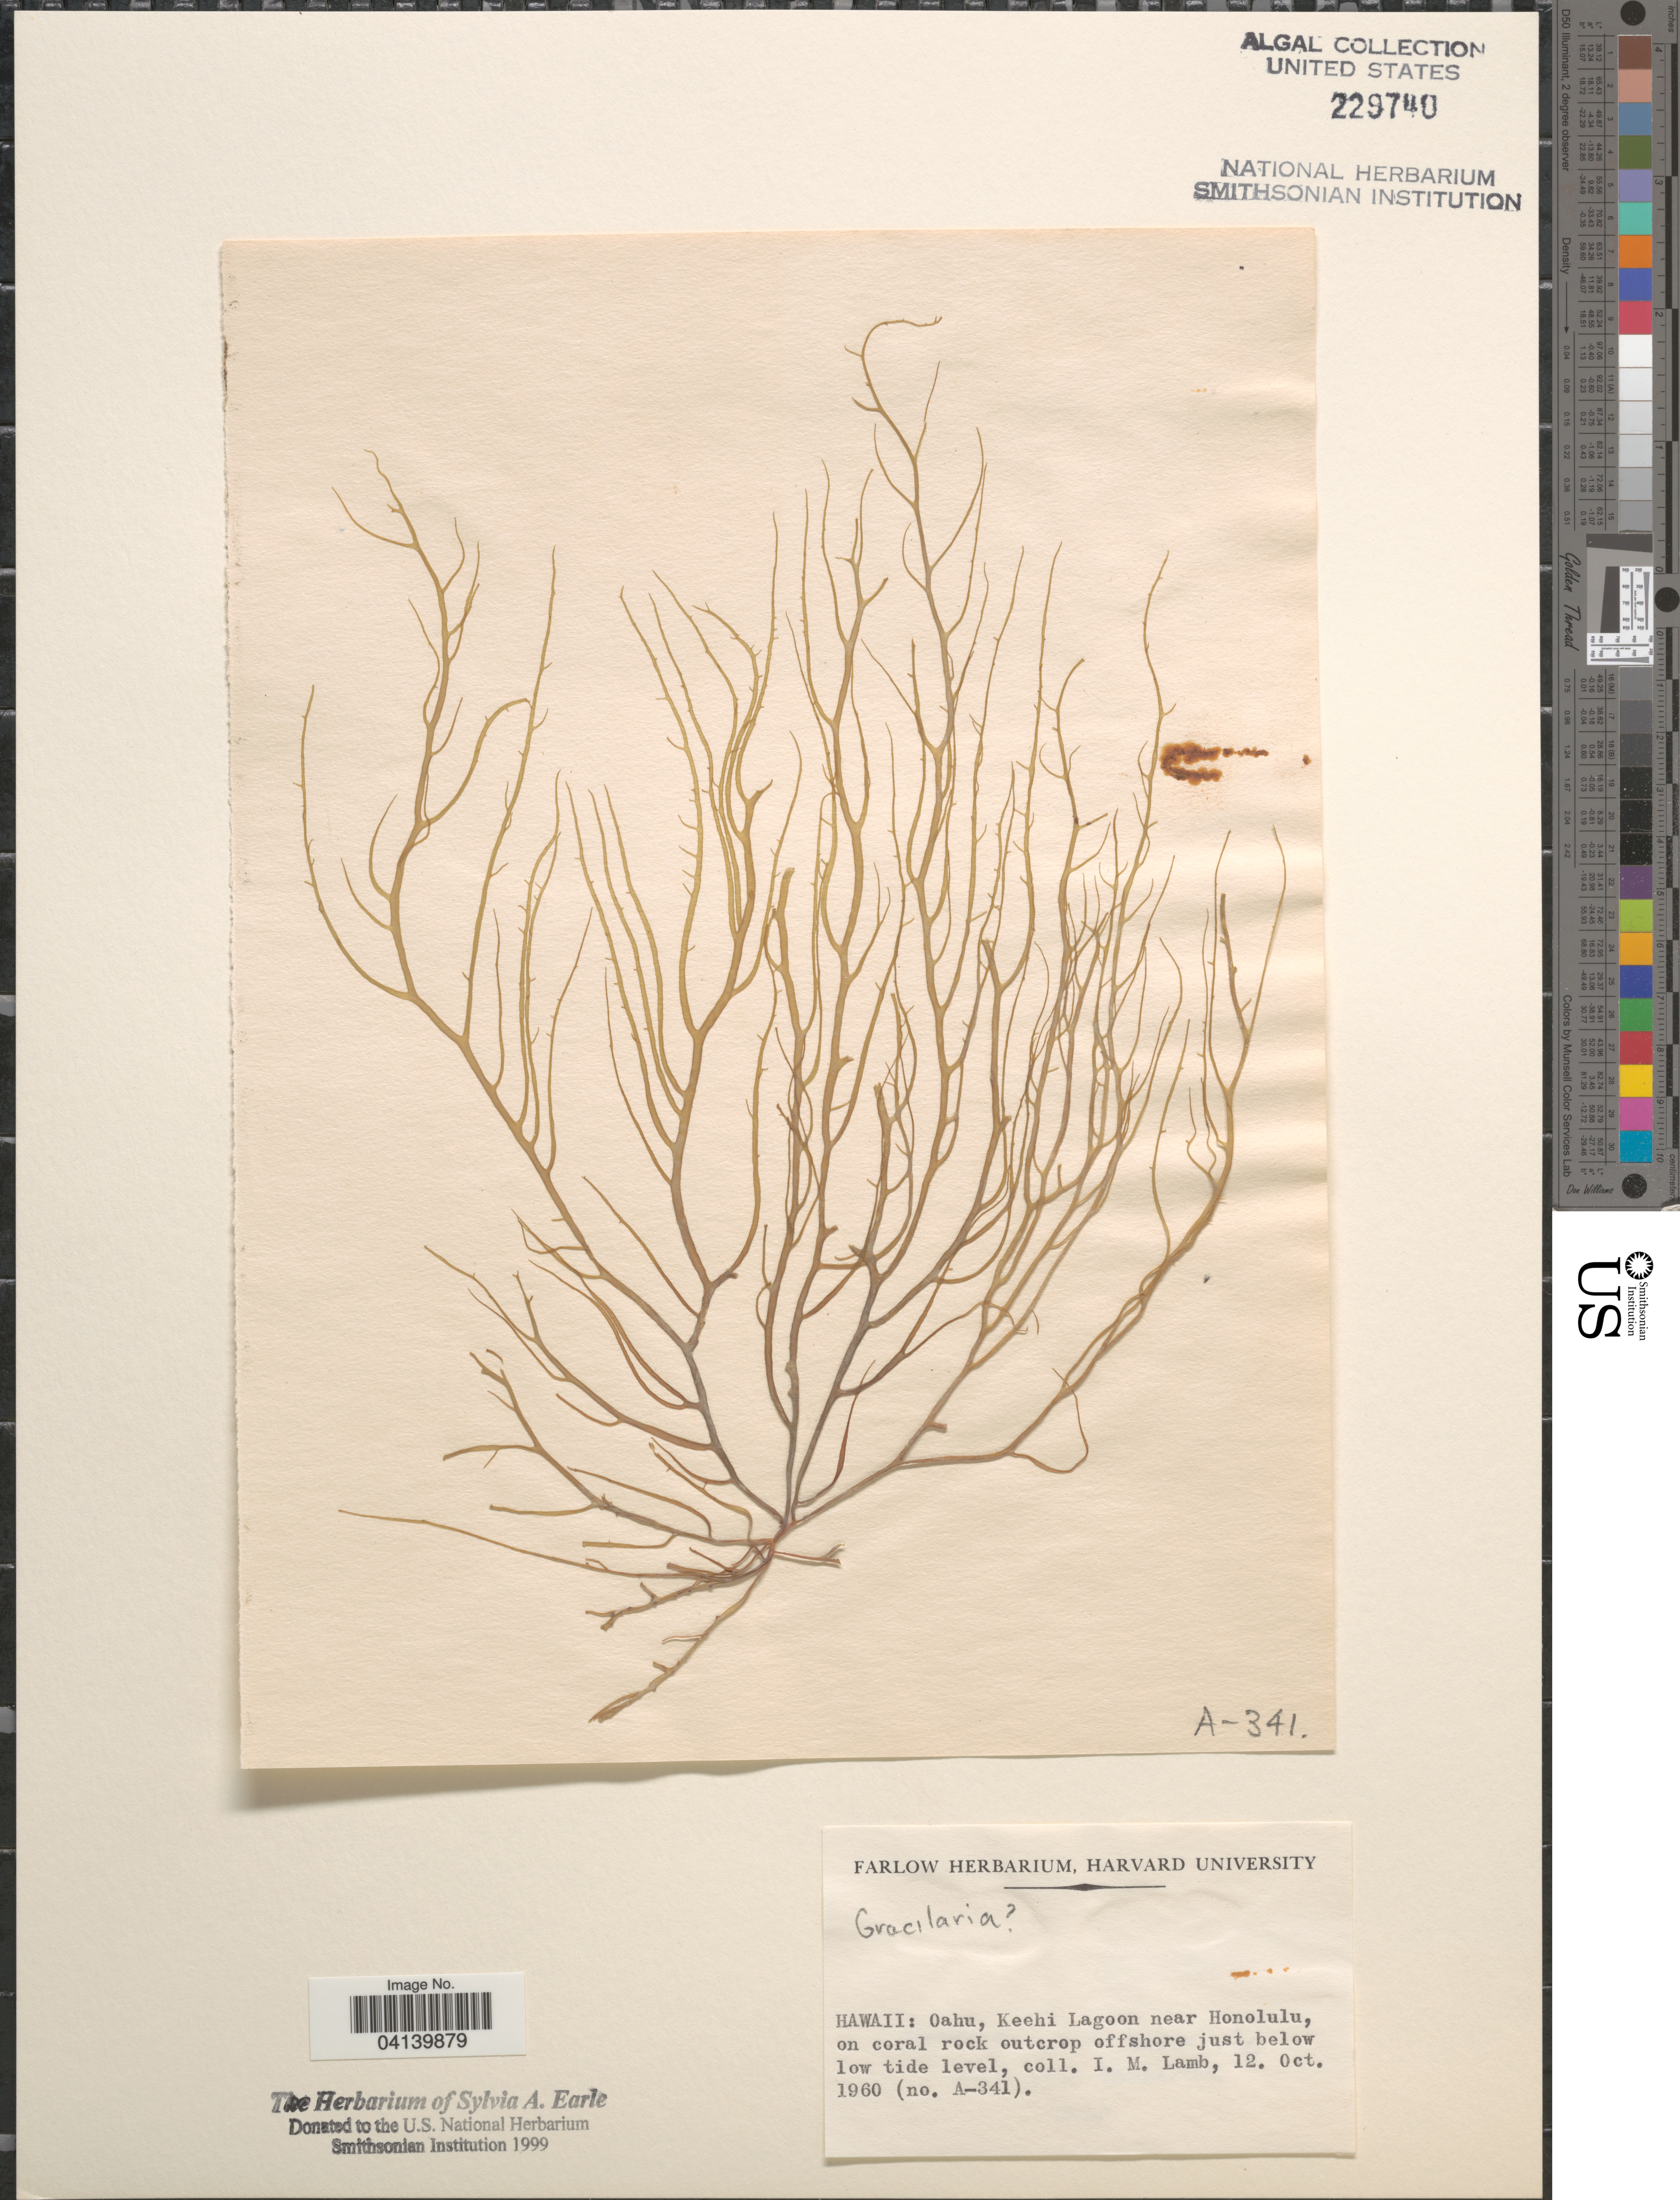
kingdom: Plantae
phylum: Rhodophyta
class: Florideophyceae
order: Gracilariales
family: Gracilariaceae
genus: Gracilaria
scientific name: Gracilaria sp.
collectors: I. M. Lamb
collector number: A-341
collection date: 1960-10-12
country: United States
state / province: Hawaii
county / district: Honolulu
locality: Oahu, Keehi Lagoon near Honolulu, on coral rock outcrop offshore just below low tide level.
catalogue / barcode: US 229740